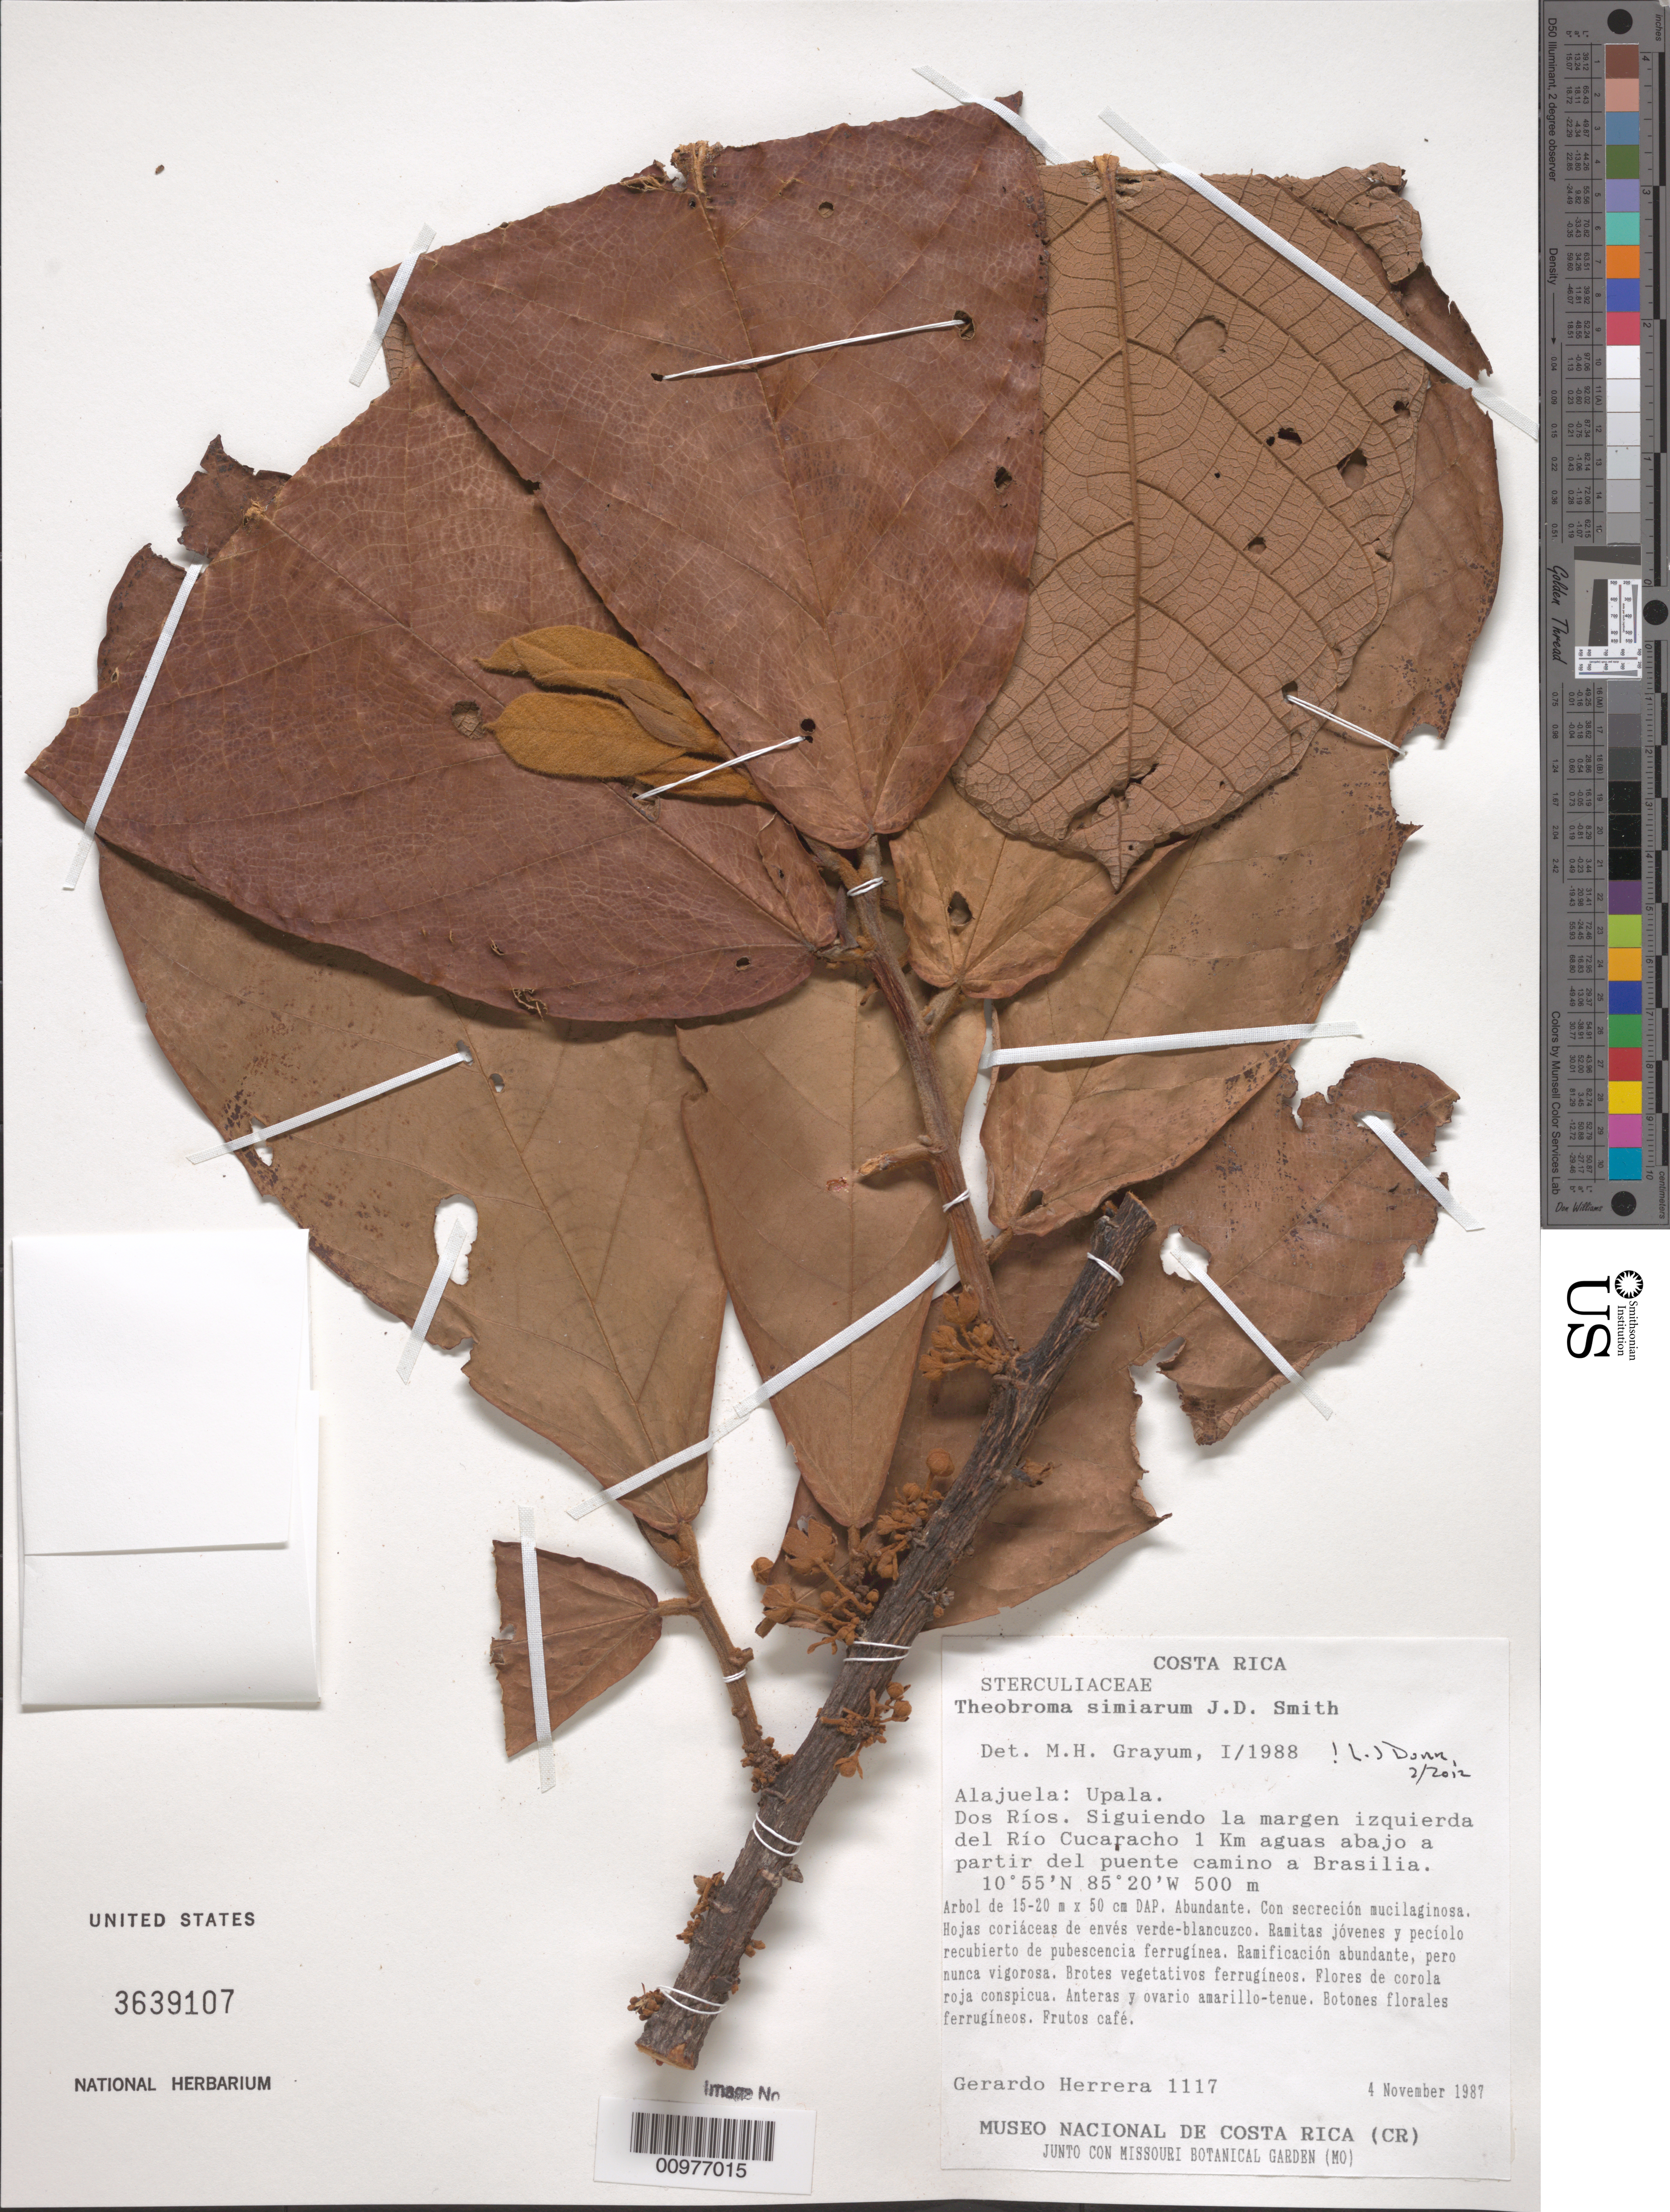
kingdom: Plantae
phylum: Tracheophyta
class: Magnoliopsida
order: Malvales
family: Malvaceae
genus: Theobroma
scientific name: Theobroma simiarum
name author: Donn. Sm.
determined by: Dorr, L. J., (BOT), Smithsonian Institution - National Museum of Natural History (UNITED STATES)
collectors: G. Herrera Ch.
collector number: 1117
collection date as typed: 04 Nov 1987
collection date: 1987-11-04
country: Costa Rica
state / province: Alajuela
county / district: Upala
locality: Dos Ríos. Siguiendo la margen izquierda del Río Cucaracho 1 km aguas abajo a partir del puente camino a Brasilia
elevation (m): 500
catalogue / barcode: US 3639107